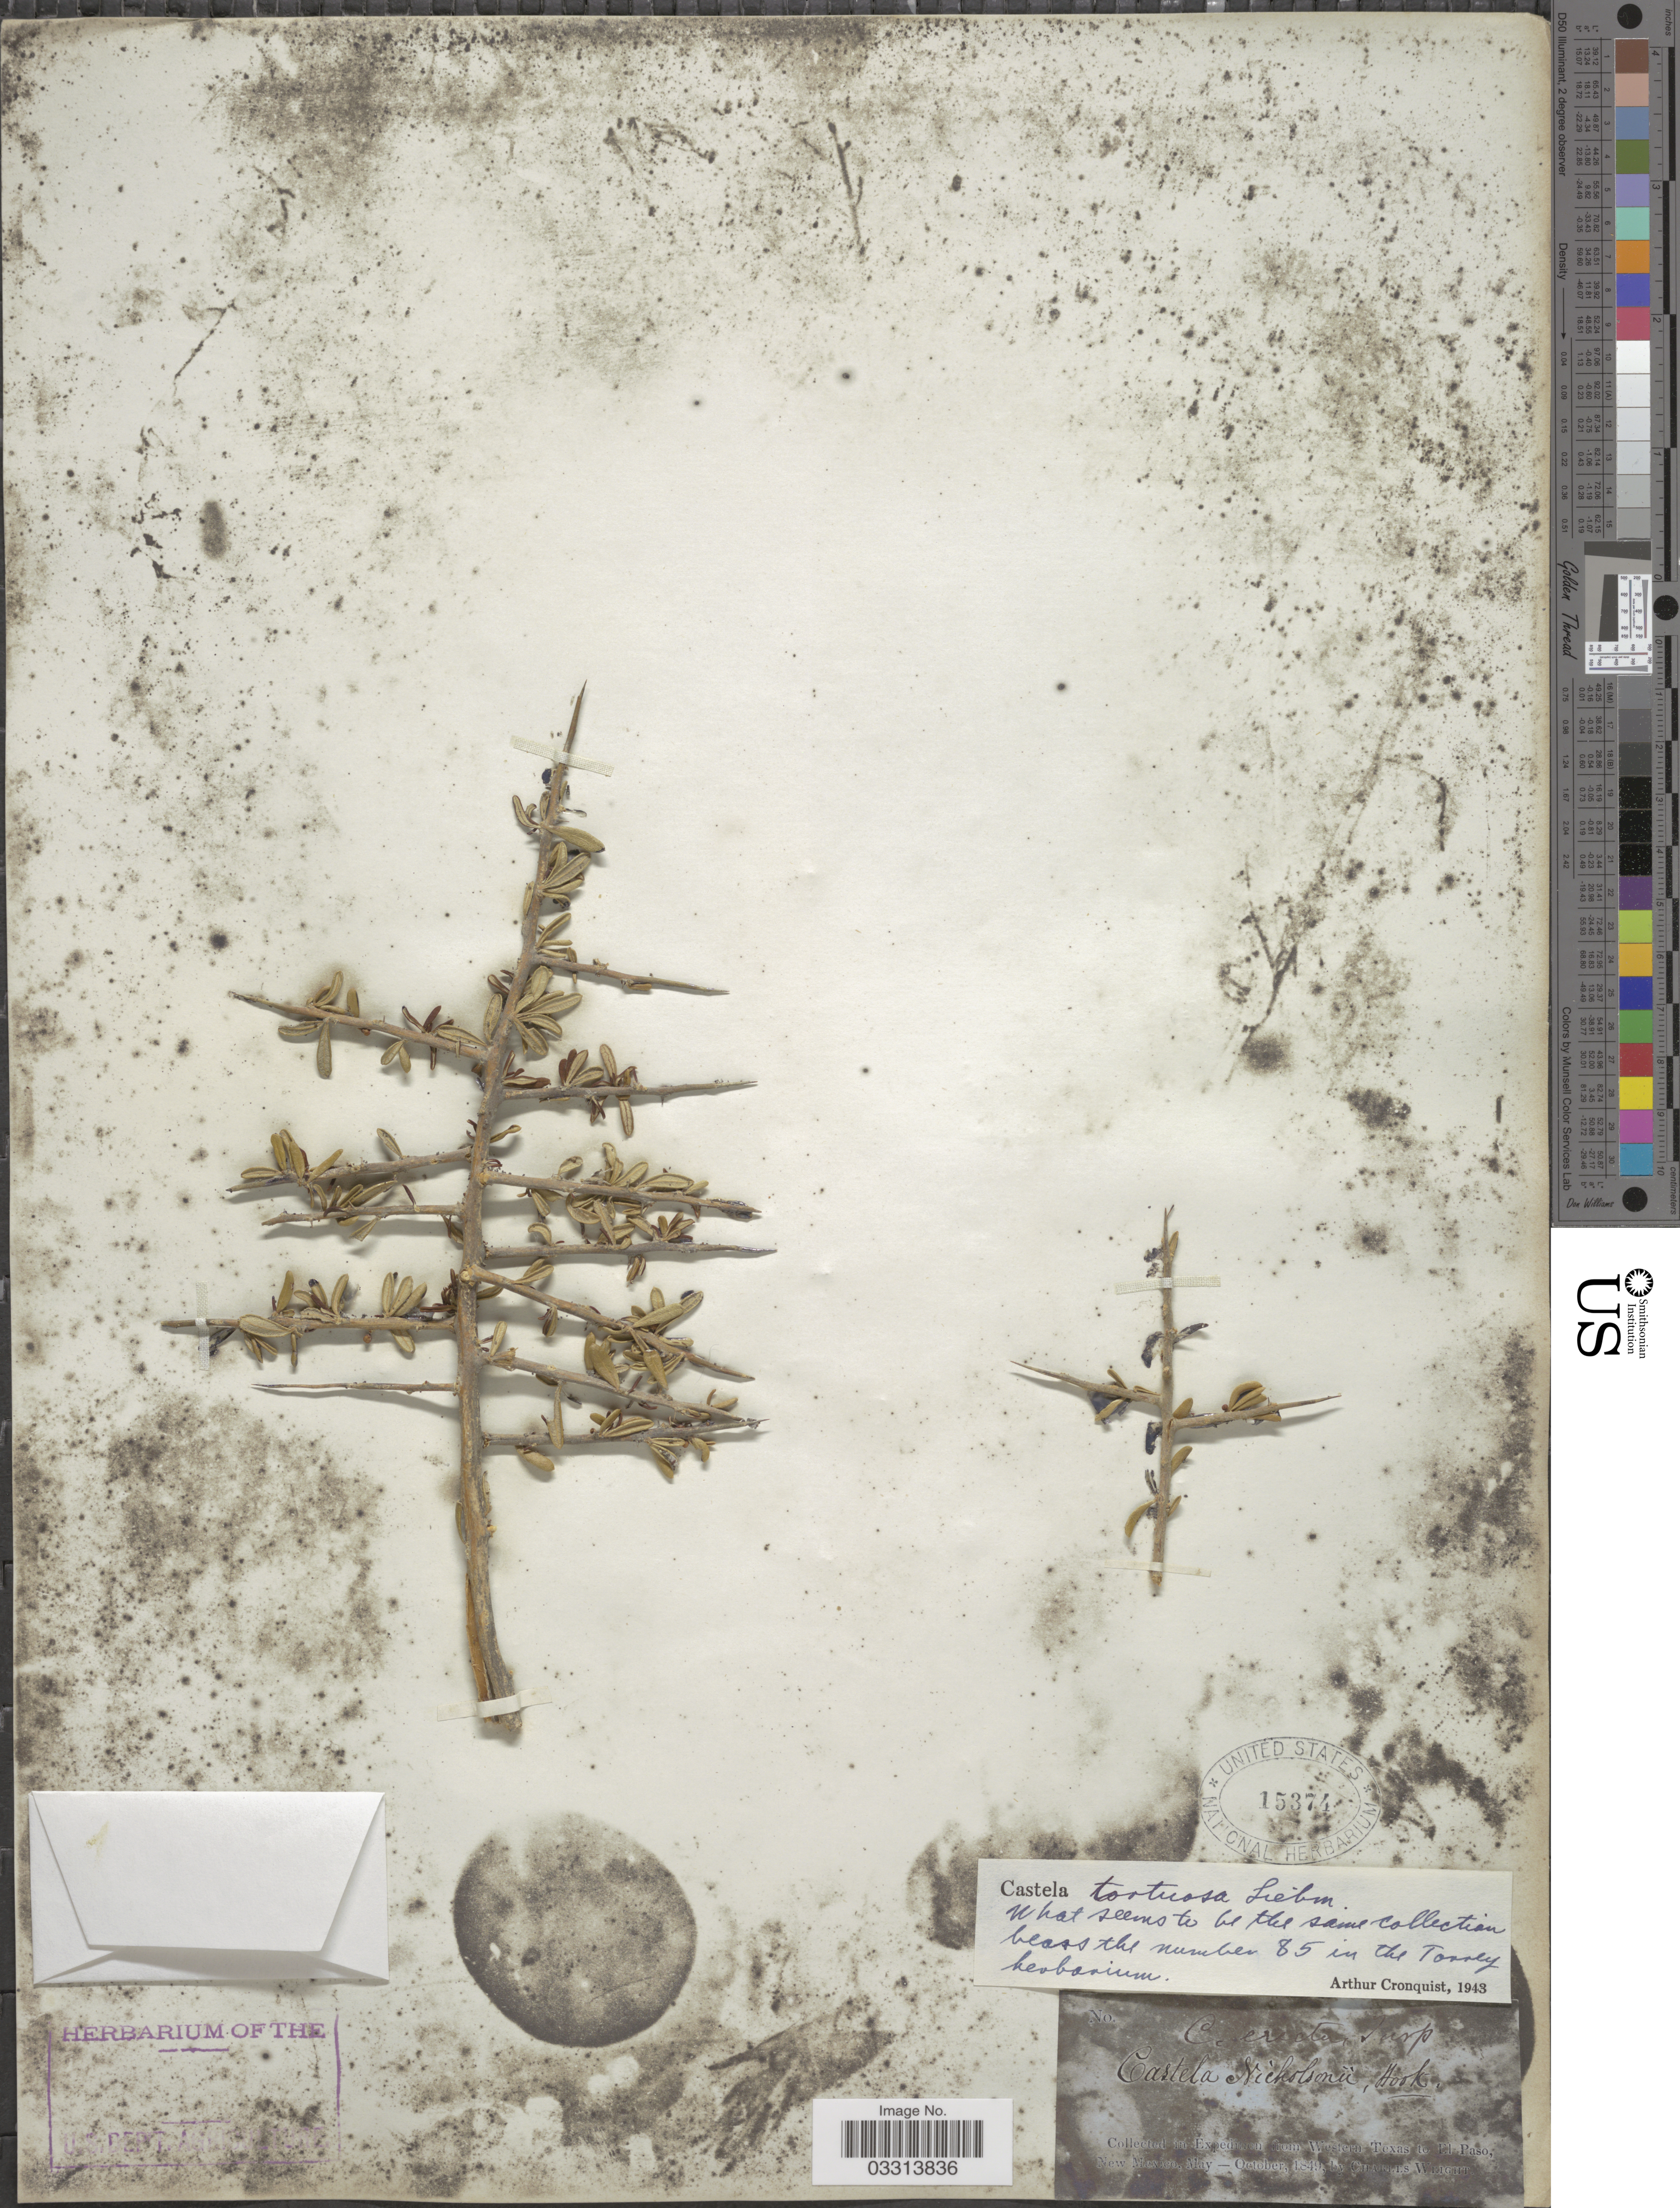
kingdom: Plantae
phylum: Tracheophyta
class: Magnoliopsida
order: Sapindales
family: Simaroubaceae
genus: Castela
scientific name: Castela tortuosa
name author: Liebm.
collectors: C. H. Wright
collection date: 1849-05/1849-10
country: United States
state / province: New Mexico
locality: Western Texas to El Paso.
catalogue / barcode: US 15374